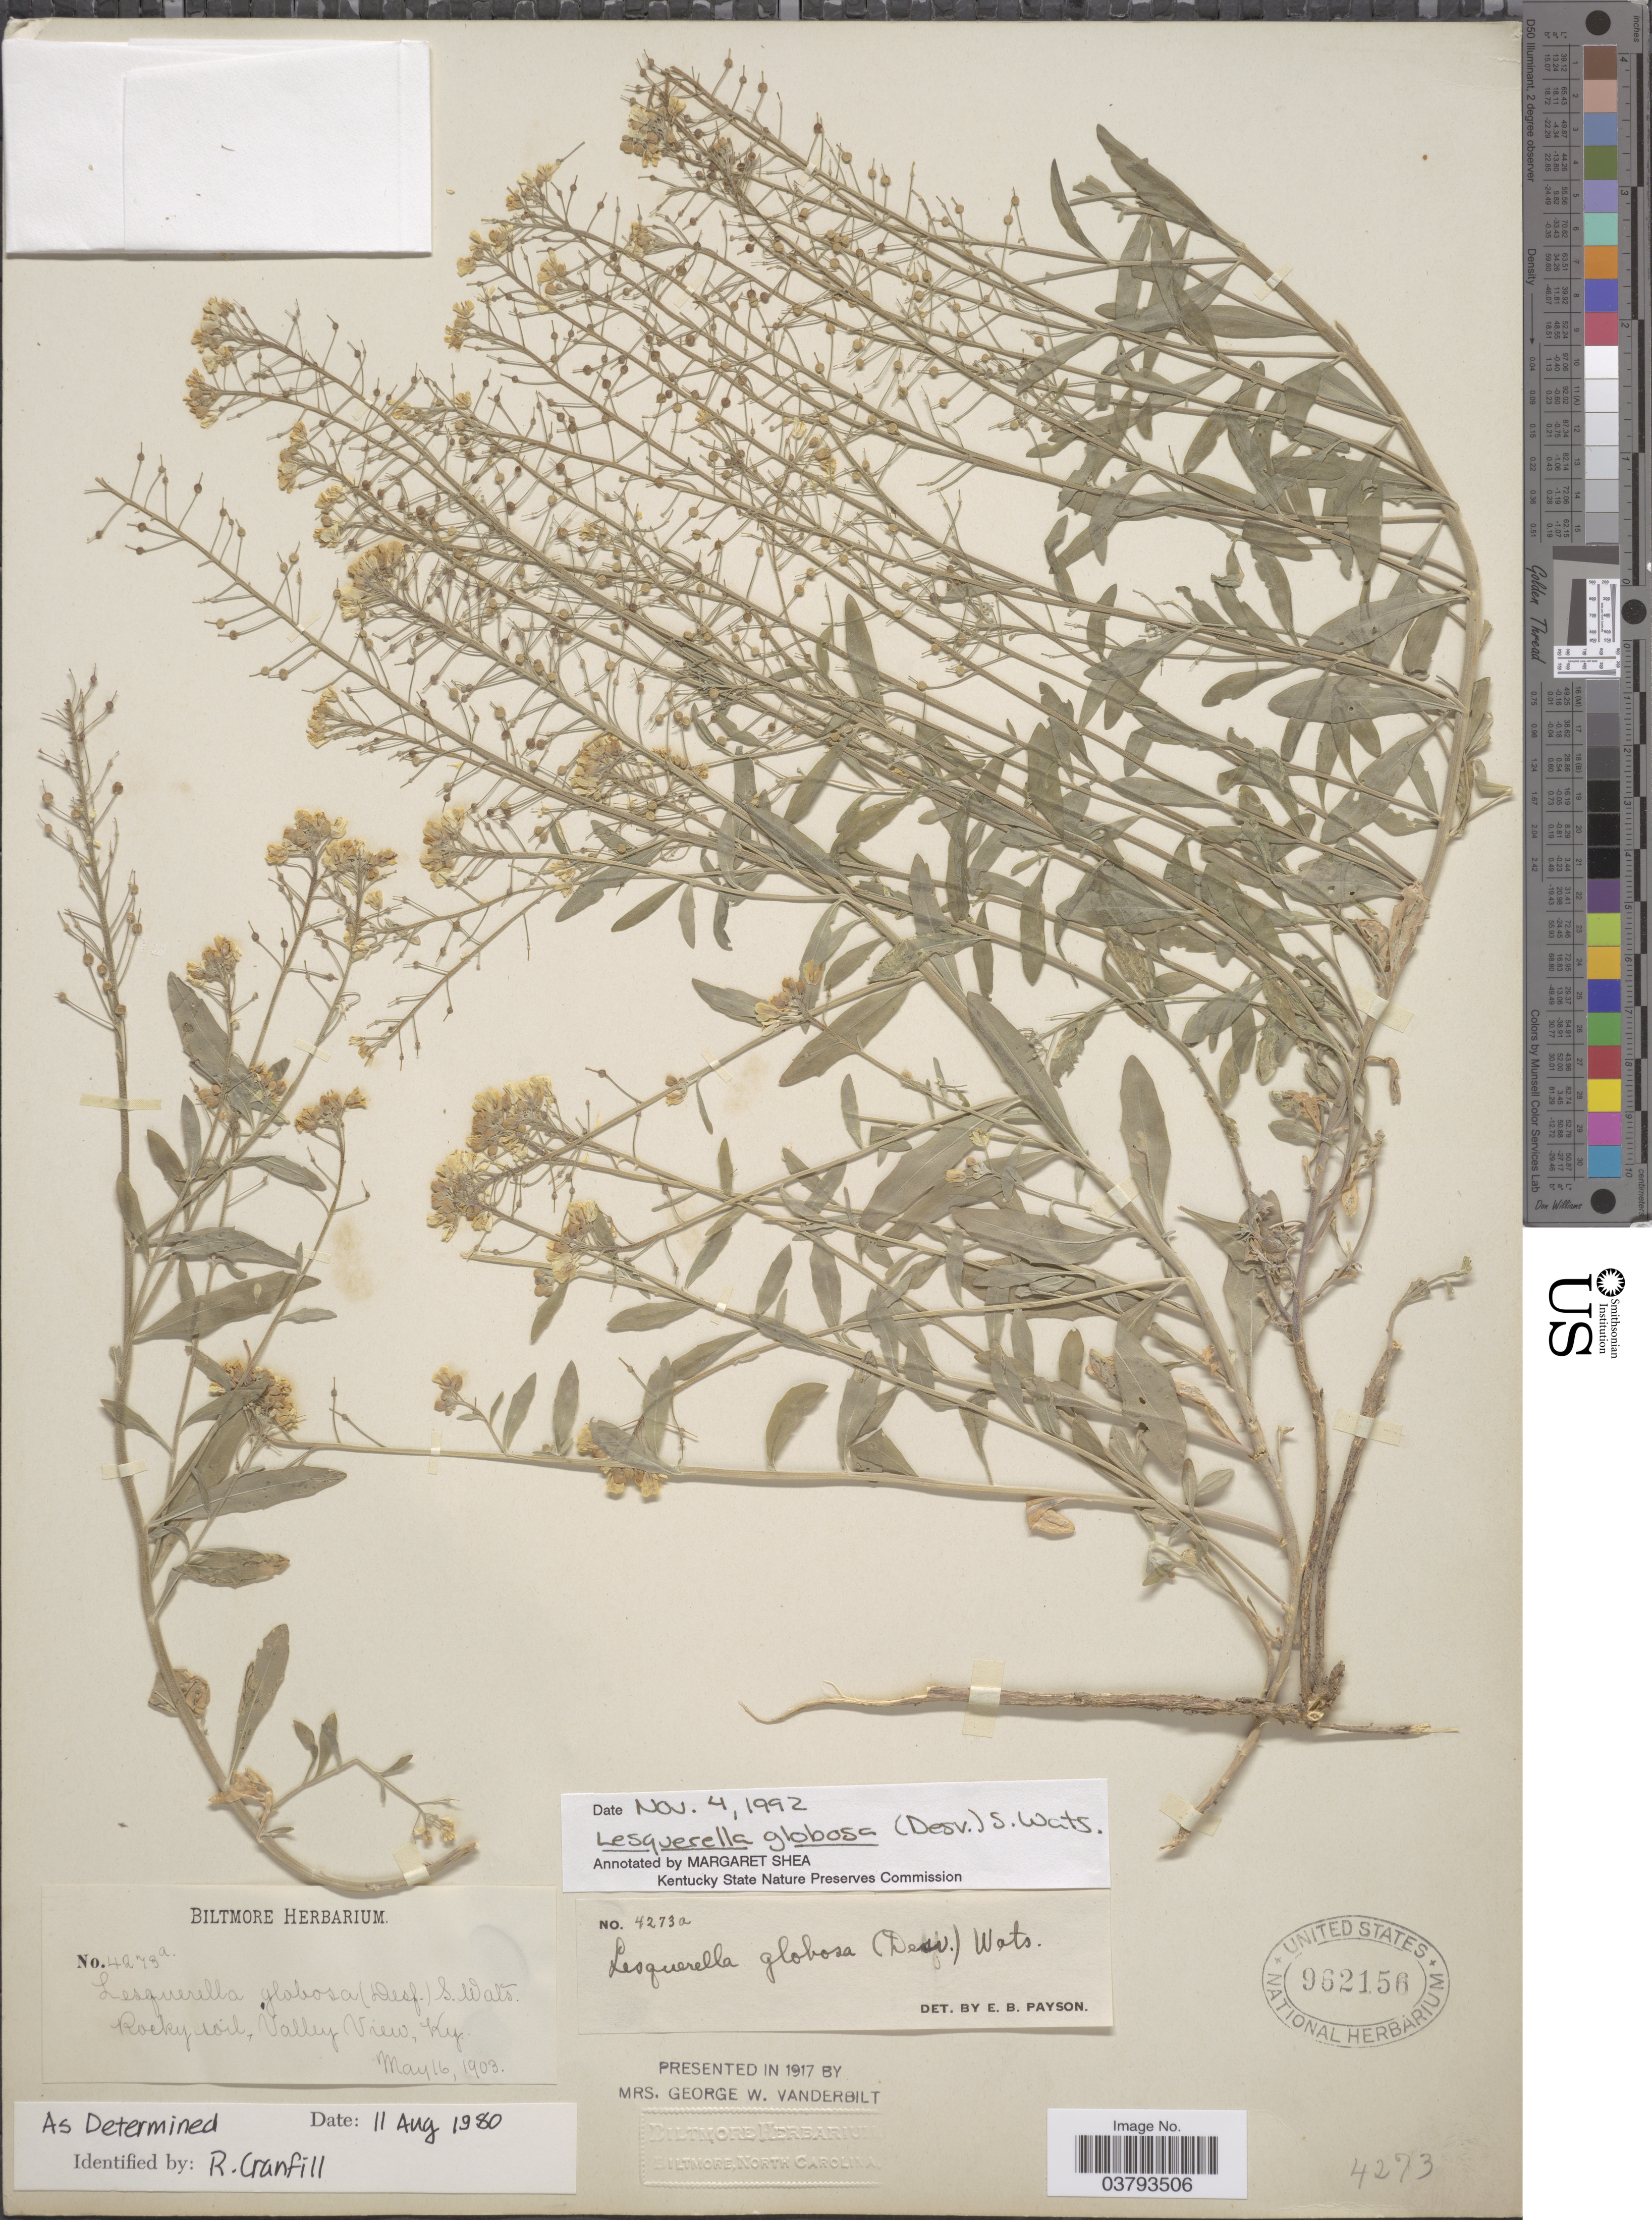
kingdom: Plantae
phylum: Tracheophyta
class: Magnoliopsida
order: Brassicales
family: Brassicaceae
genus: Lesquerella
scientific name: Lesquerella globosa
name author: (Desv.) S. Watson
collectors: ex herb. Biltmore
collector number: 4273a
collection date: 1903-05-16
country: United States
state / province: Kentucky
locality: Rocky soil, Valley View.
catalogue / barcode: US 962156